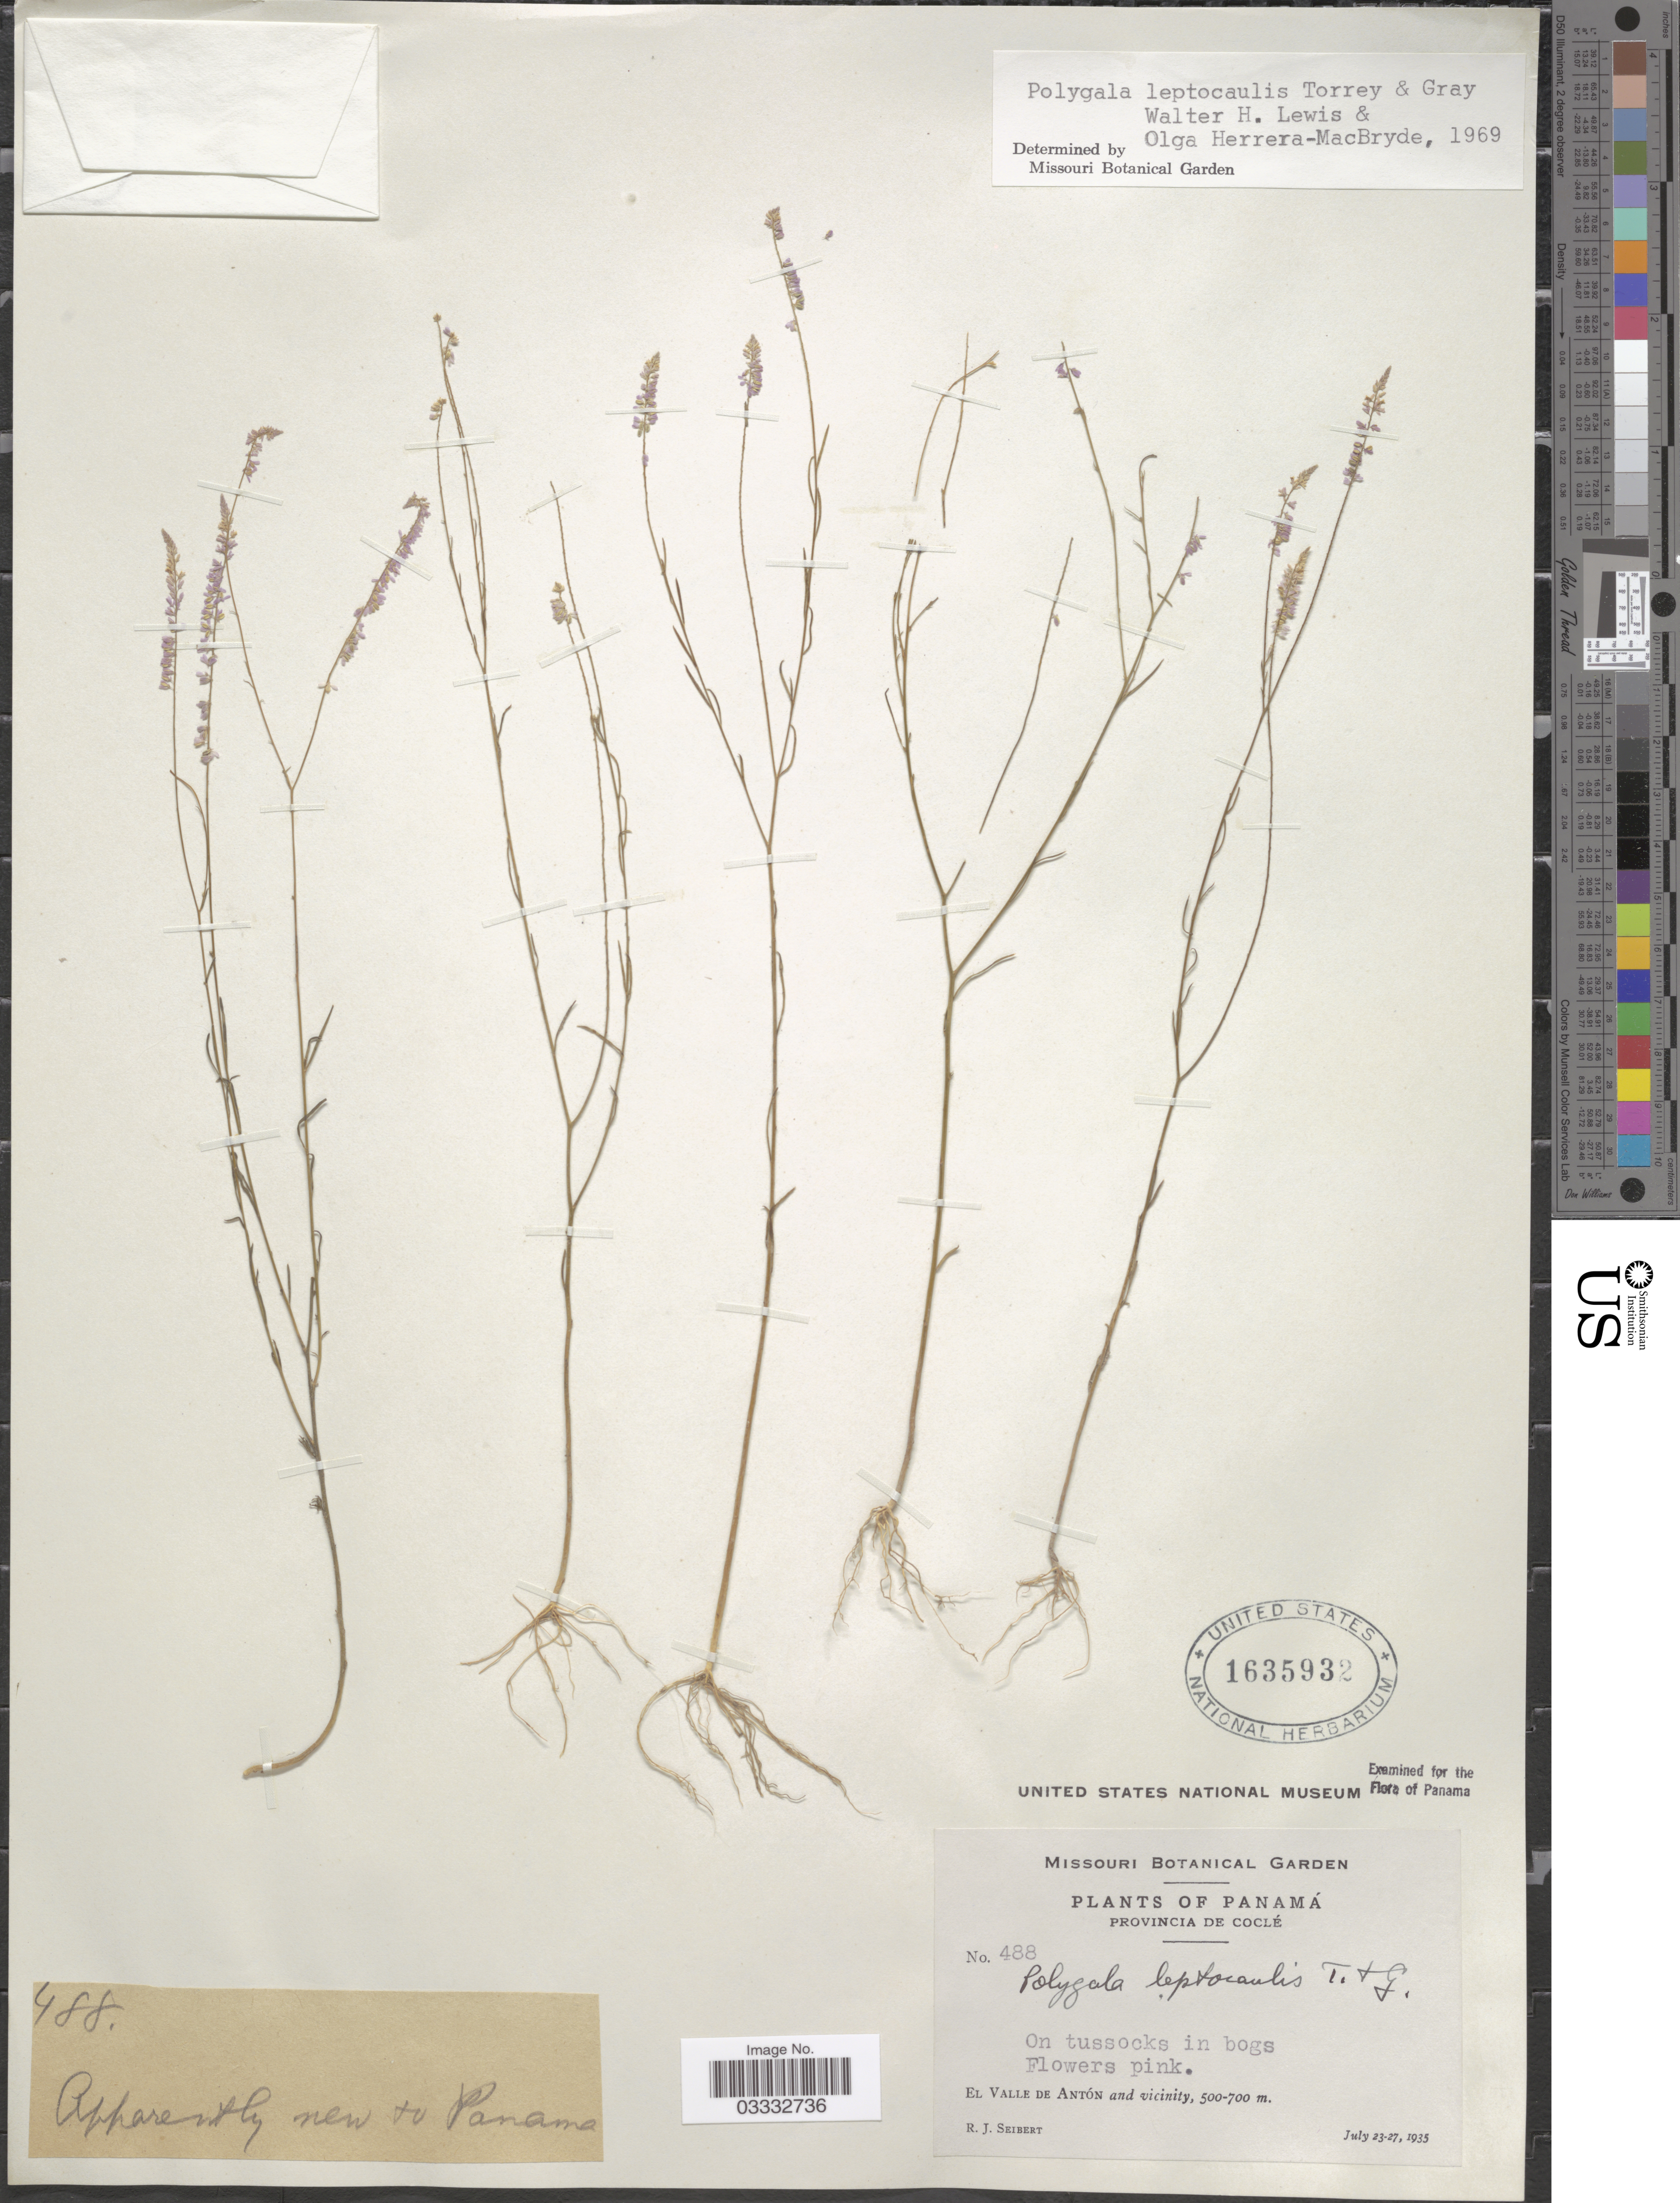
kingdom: Plantae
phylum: Tracheophyta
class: Magnoliopsida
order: Fabales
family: Polygalaceae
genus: Polygala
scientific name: Polygala leptocaulis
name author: Torr. & A. Gray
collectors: R. J. Seibert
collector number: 488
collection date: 1935-07-23/1935-07-27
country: Panama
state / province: Coclé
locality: El Valle de Antón and vicinity.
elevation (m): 500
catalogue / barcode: US 1635932